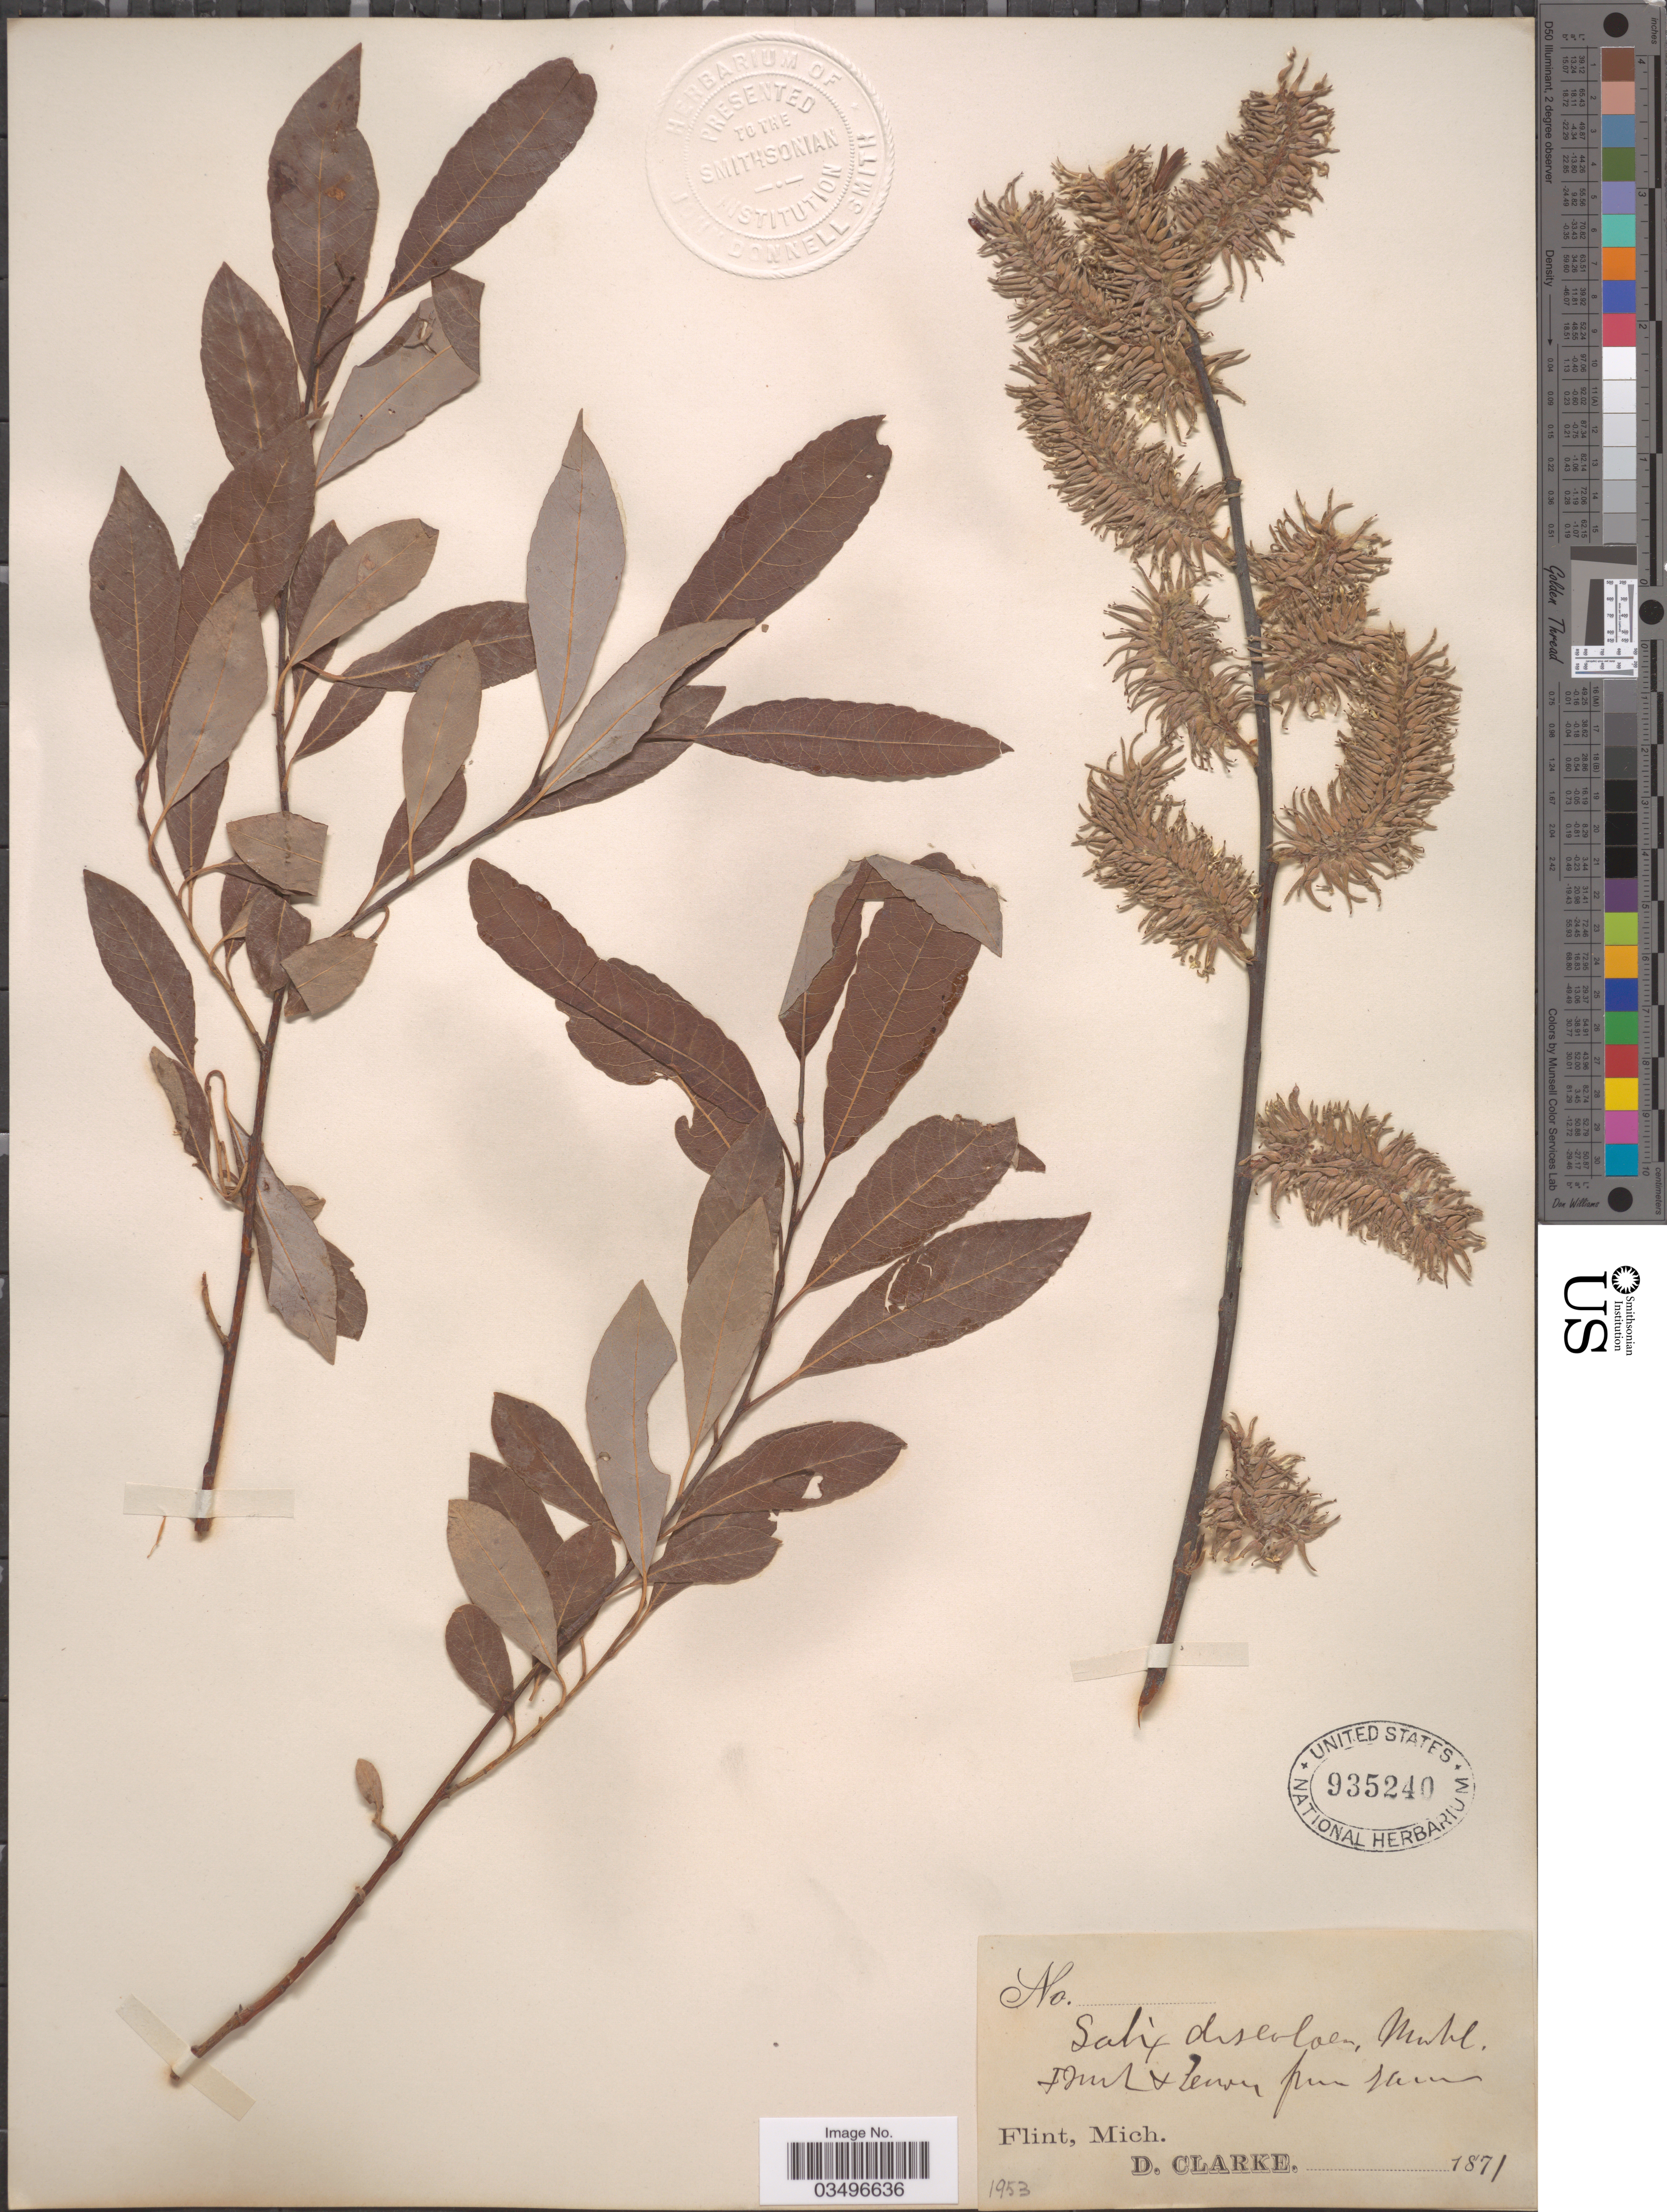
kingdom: Plantae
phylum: Tracheophyta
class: Magnoliopsida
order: Malpighiales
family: Salicaceae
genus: Salix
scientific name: Salix discolor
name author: Muhl.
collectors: D. Clarke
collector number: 1953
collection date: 1871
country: United States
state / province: Michigan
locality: Flint.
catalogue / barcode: US 935240